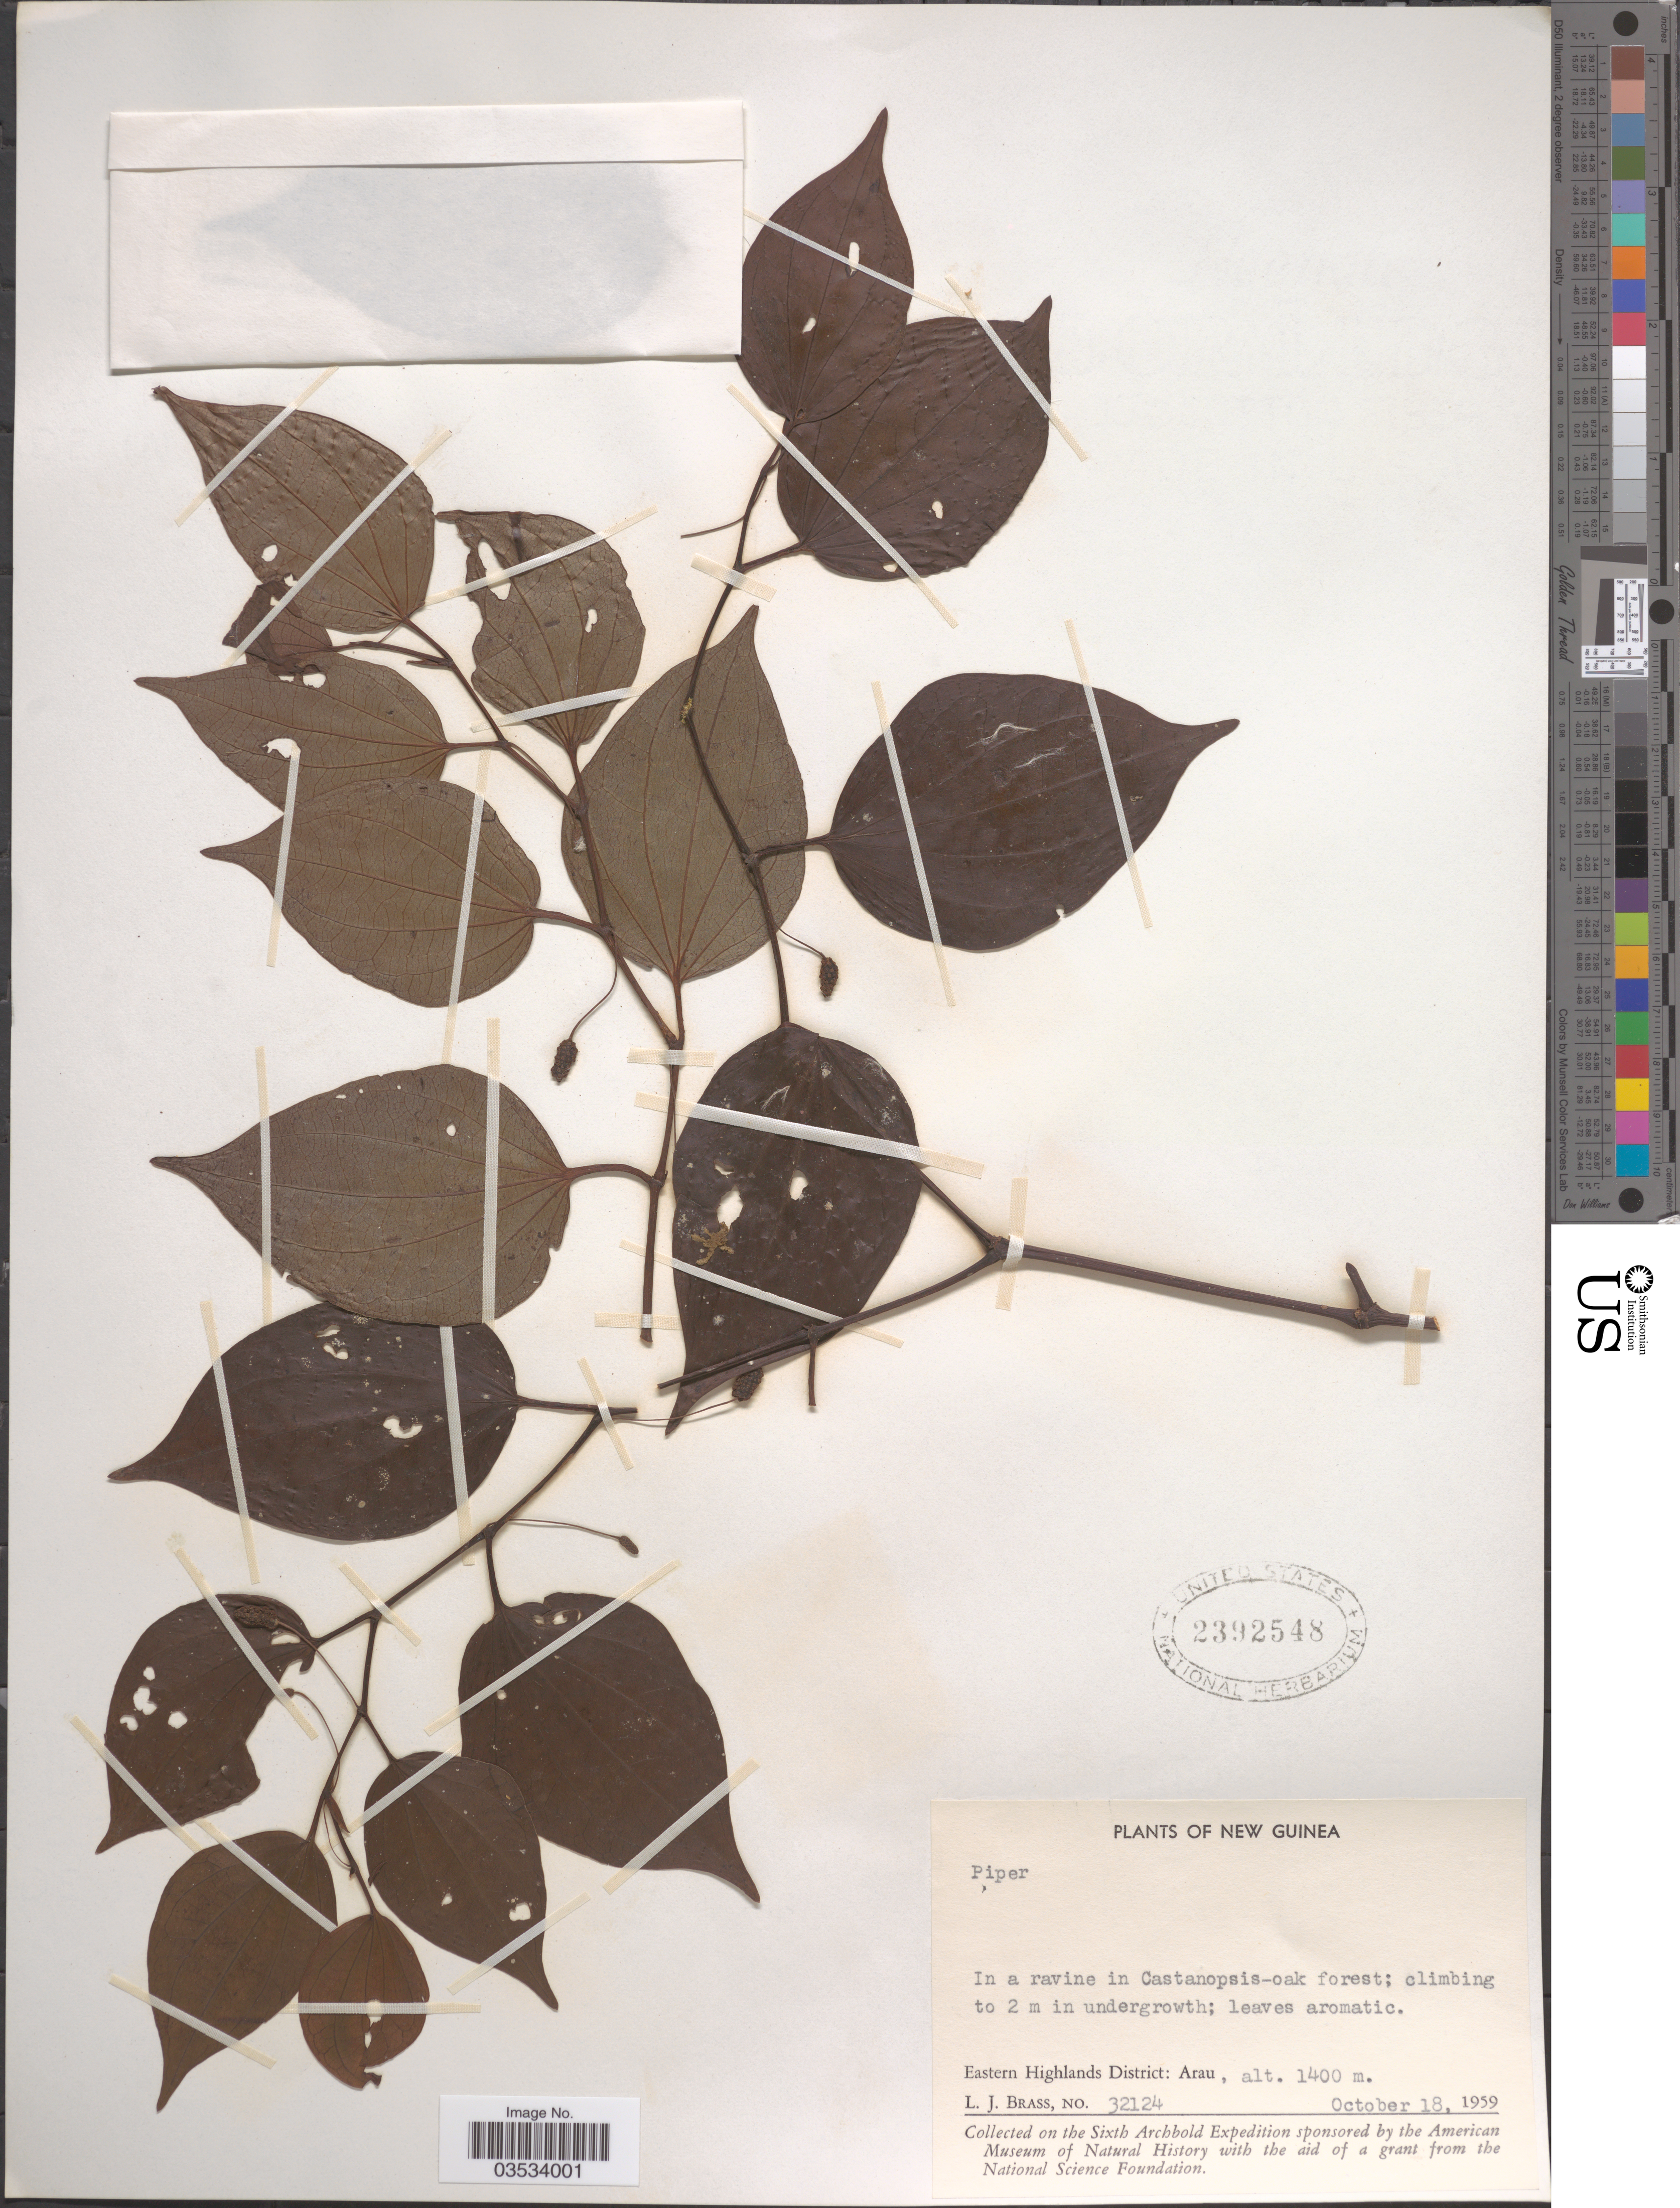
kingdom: Plantae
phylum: Tracheophyta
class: Magnoliopsida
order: Piperales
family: Piperaceae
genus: Piper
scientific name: Piper sp.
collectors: L. J. Brass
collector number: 32124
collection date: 1959-10-18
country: Papua New Guinea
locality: New Guinea. Eastern Highlands District: Arau.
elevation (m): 1400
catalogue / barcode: US 2392548